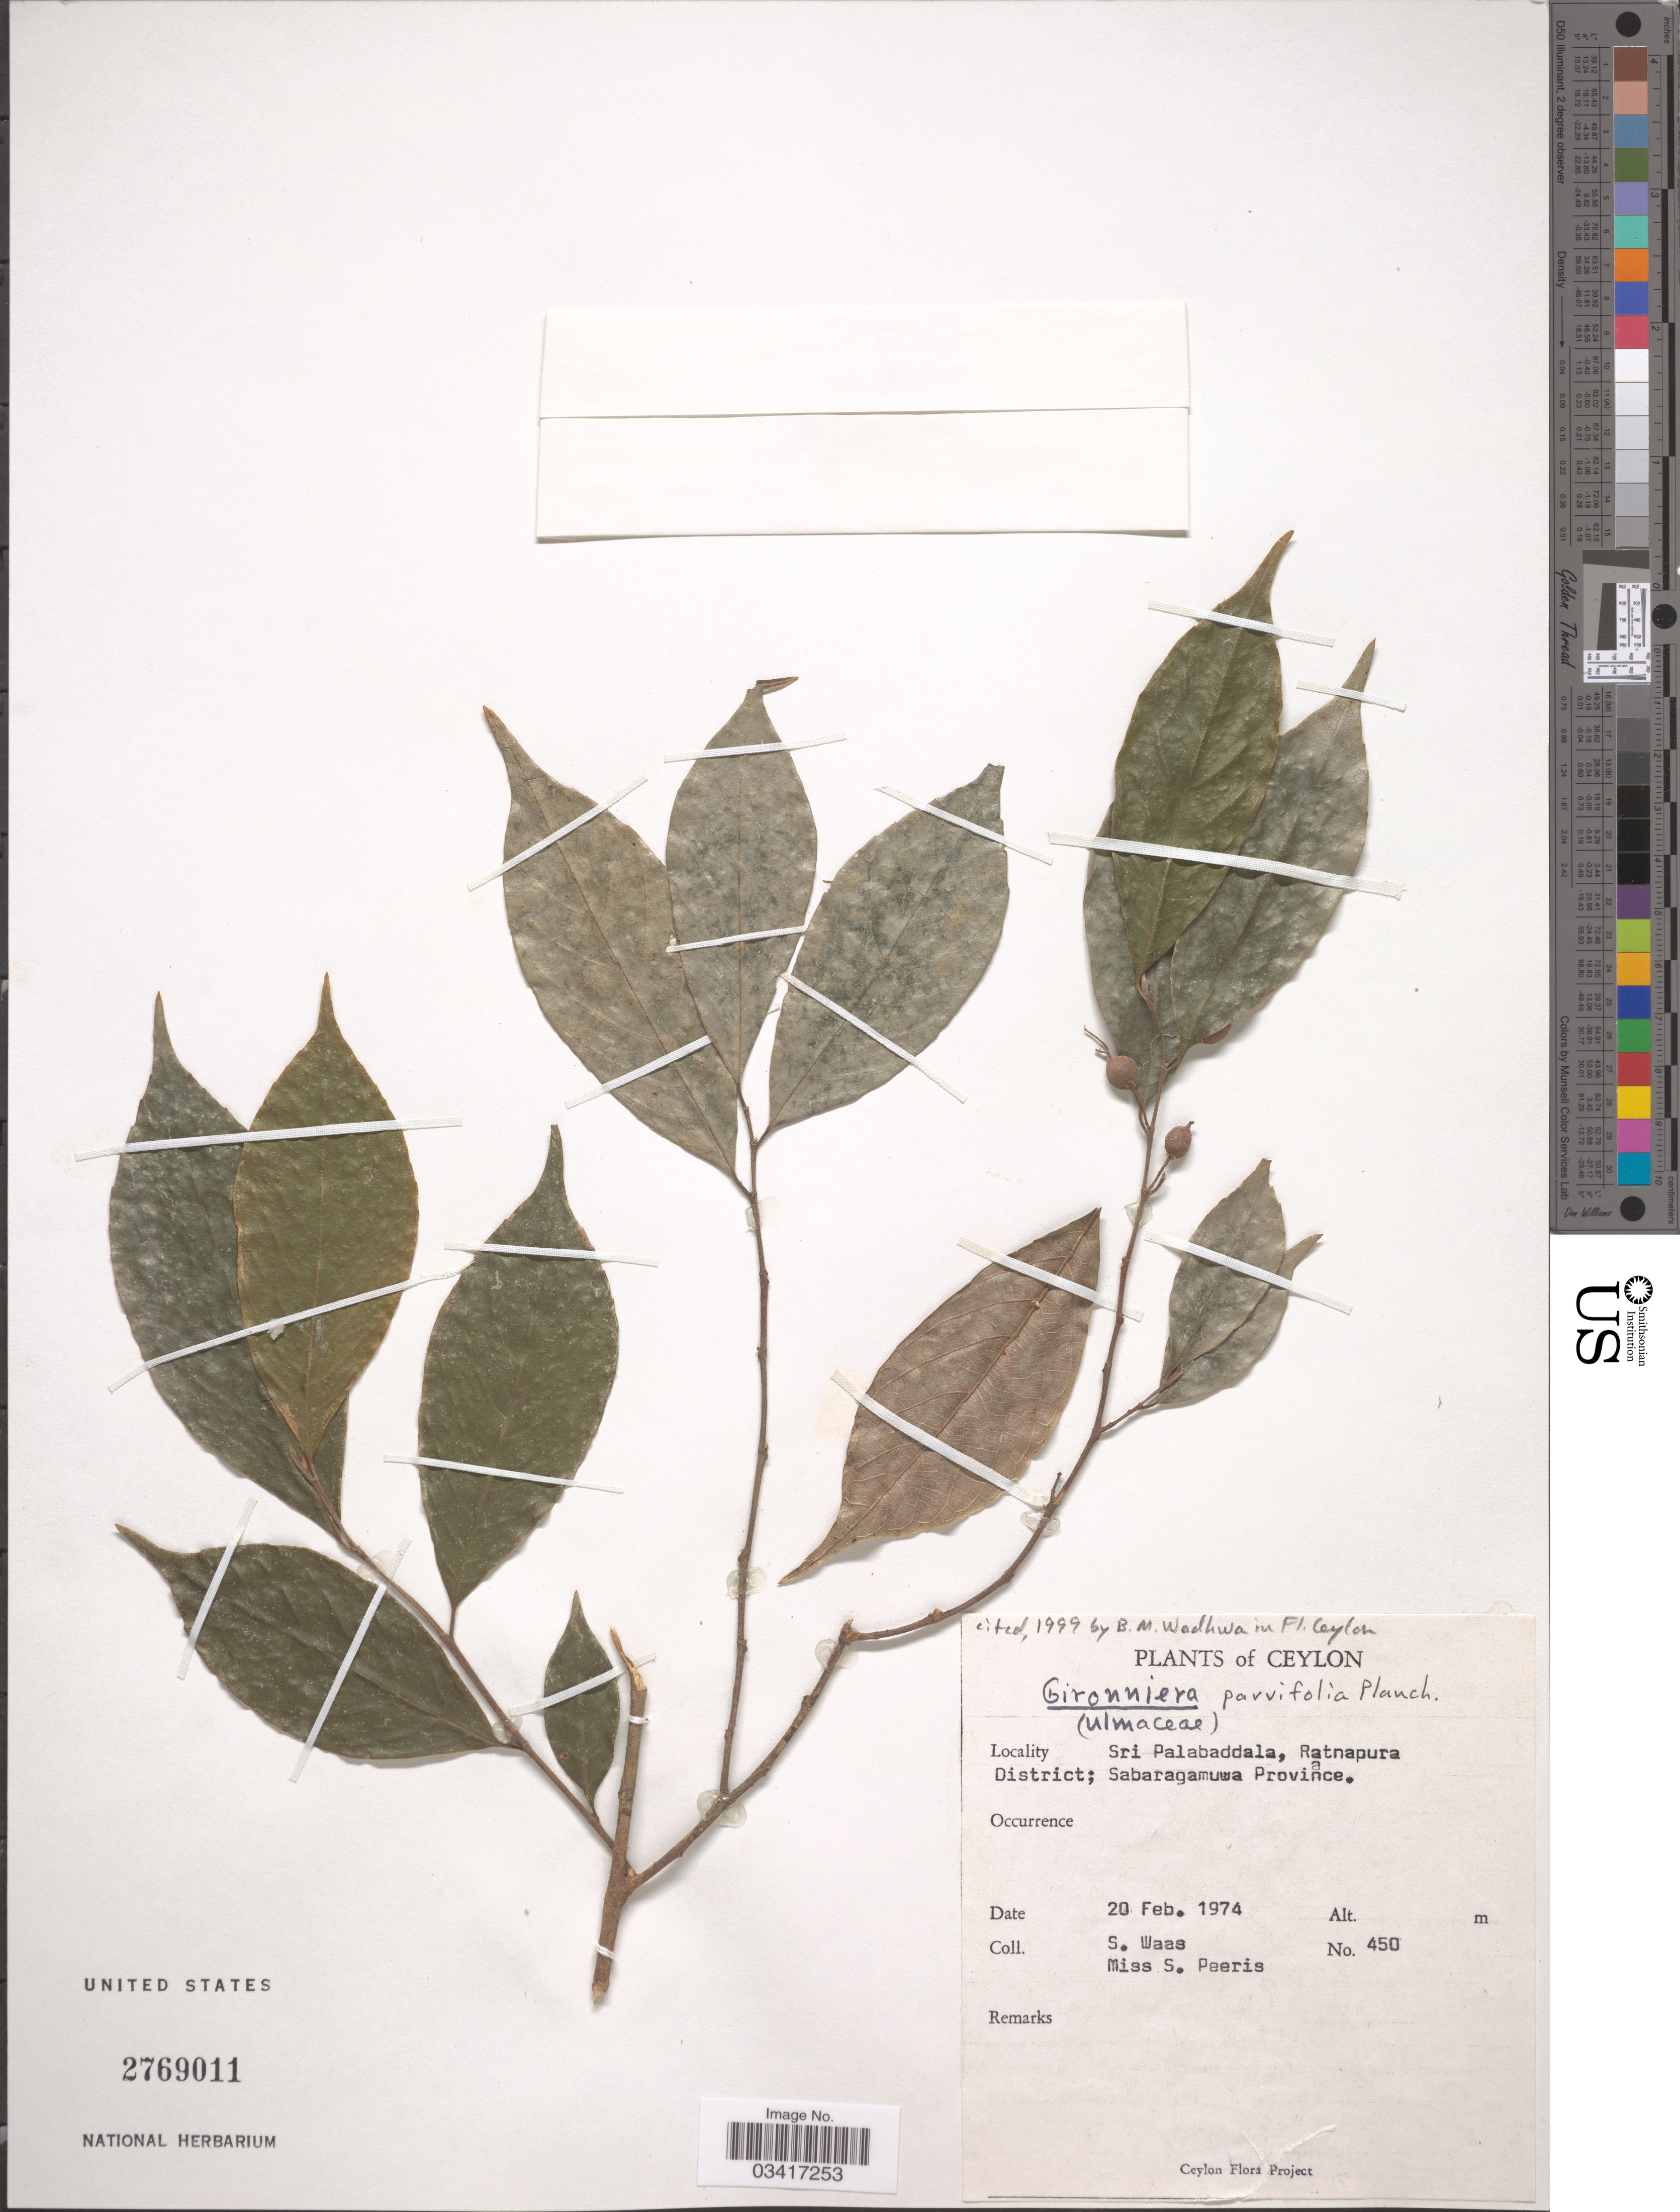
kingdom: Plantae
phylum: Tracheophyta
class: Magnoliopsida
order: Rosales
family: Cannabaceae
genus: Gironniera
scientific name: Gironniera parvifolia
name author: Planch.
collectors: S. Waas & S. Peeris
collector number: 450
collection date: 1974-02-20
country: Sri Lanka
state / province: Sabaragamuwa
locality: Ceylon. Sri Palabaddala, Ratnapura District.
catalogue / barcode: US 2769011